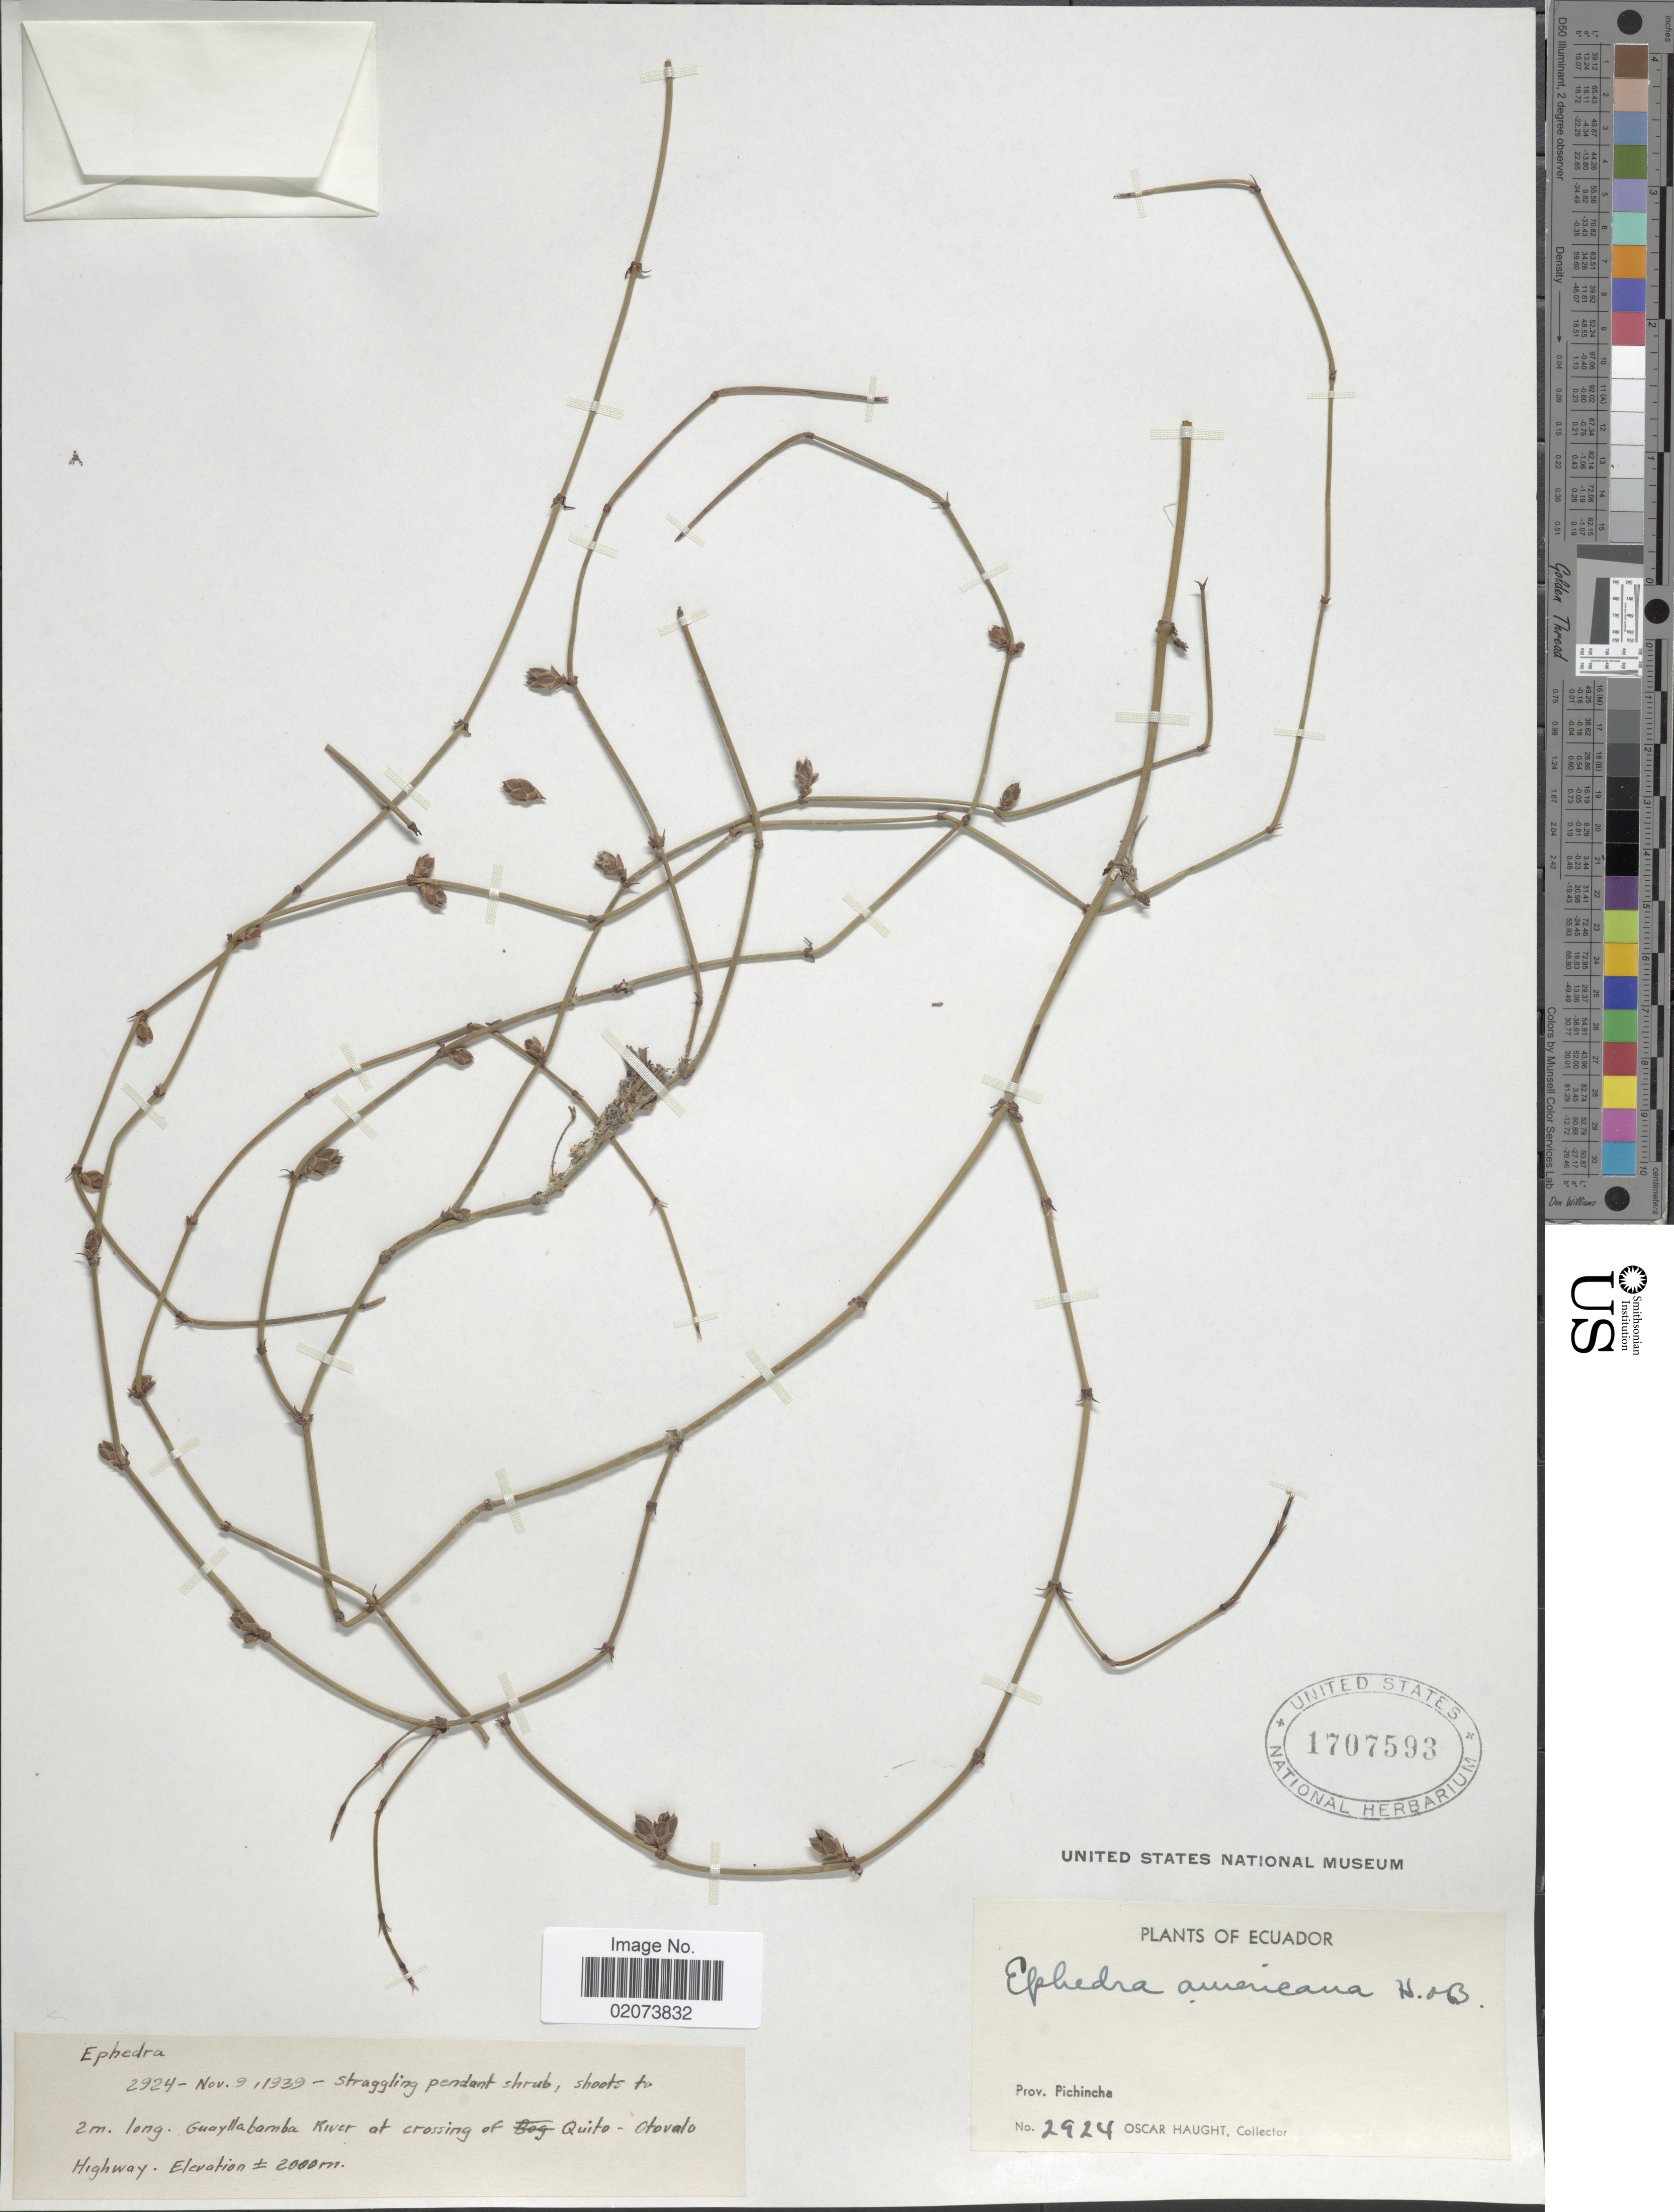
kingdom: Plantae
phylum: Tracheophyta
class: Gnetopsida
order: Ephedrales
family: Ephedraceae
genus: Ephedra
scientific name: Ephedra americana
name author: Humb. & Bonpl. ex Willd.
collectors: O. L. Haught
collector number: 2924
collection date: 1939-11-09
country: Ecuador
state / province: Pichincha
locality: Prov. Pichincha, Guayllabamba River at crossing of Quito, Otovalo Highway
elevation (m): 2000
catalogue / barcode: US 1707593